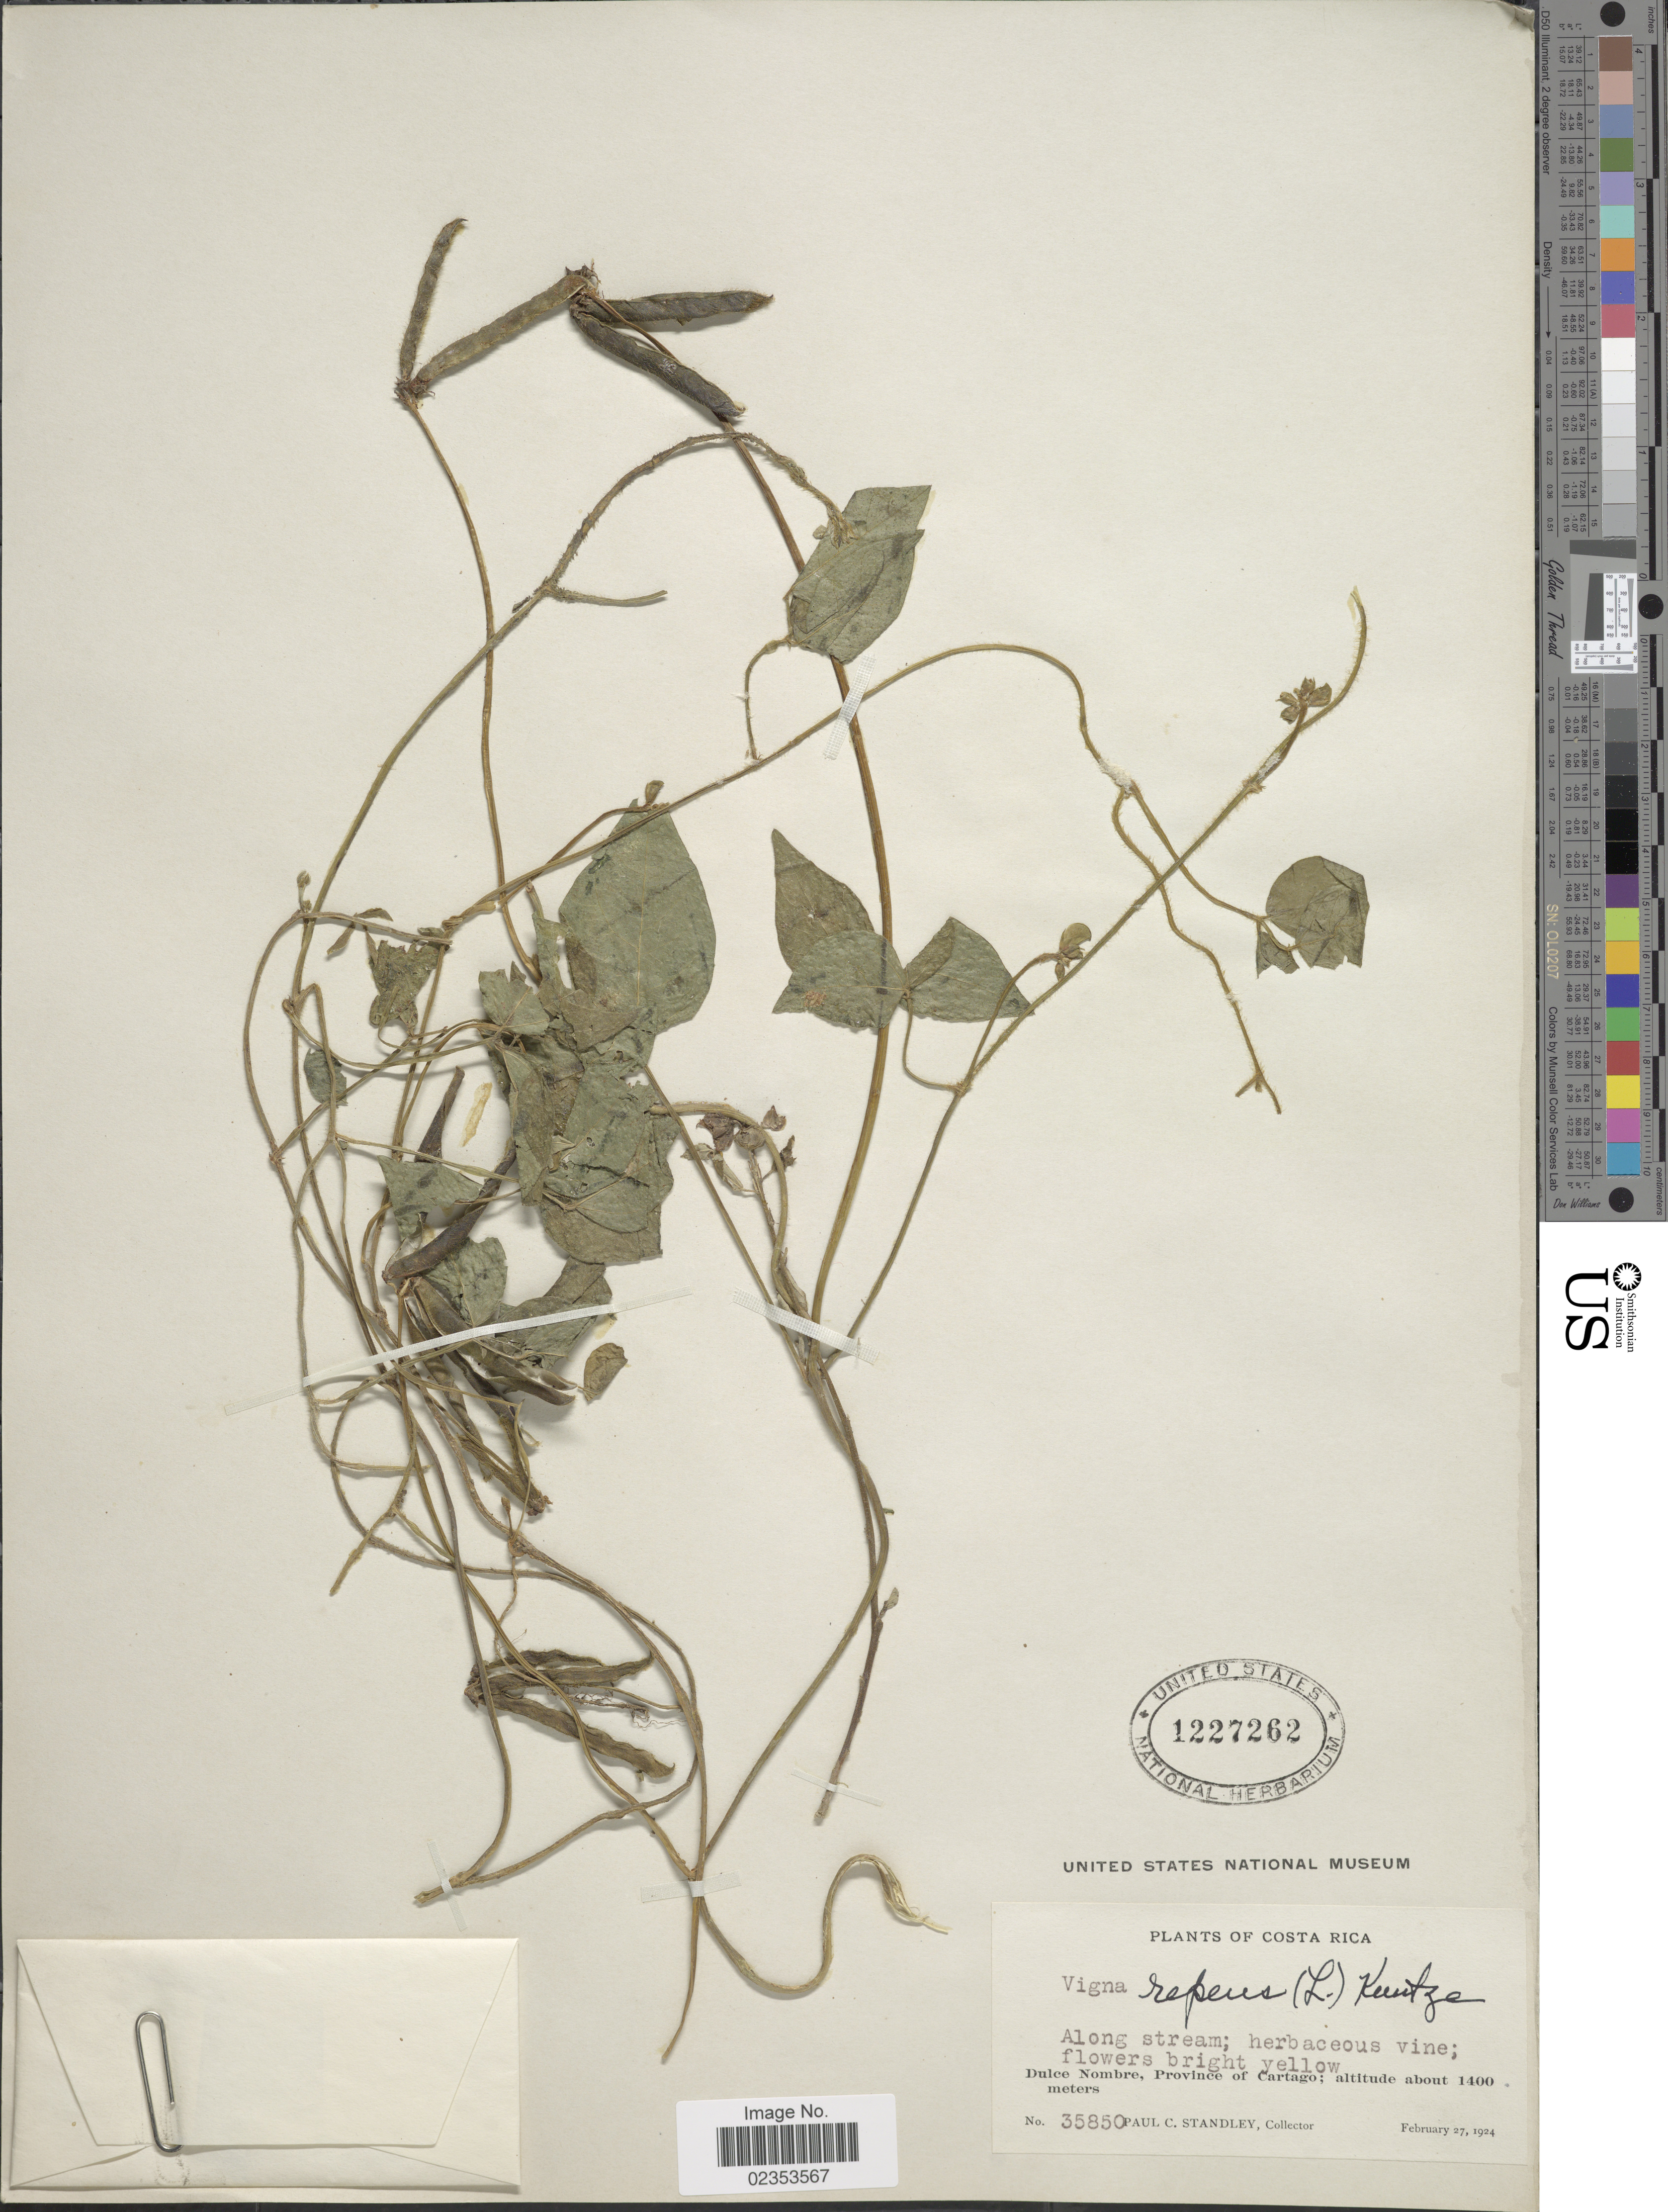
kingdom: Plantae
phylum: Tracheophyta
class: Magnoliopsida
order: Fabales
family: Fabaceae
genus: Vigna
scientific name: Vigna luteola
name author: (Jacq.) Benth.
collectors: P. C. Standley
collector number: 35850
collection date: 1924-02-27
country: Costa Rica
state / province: Cartago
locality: Dulce Nombre, Province of Cartago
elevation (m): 1400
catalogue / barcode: US 1227262